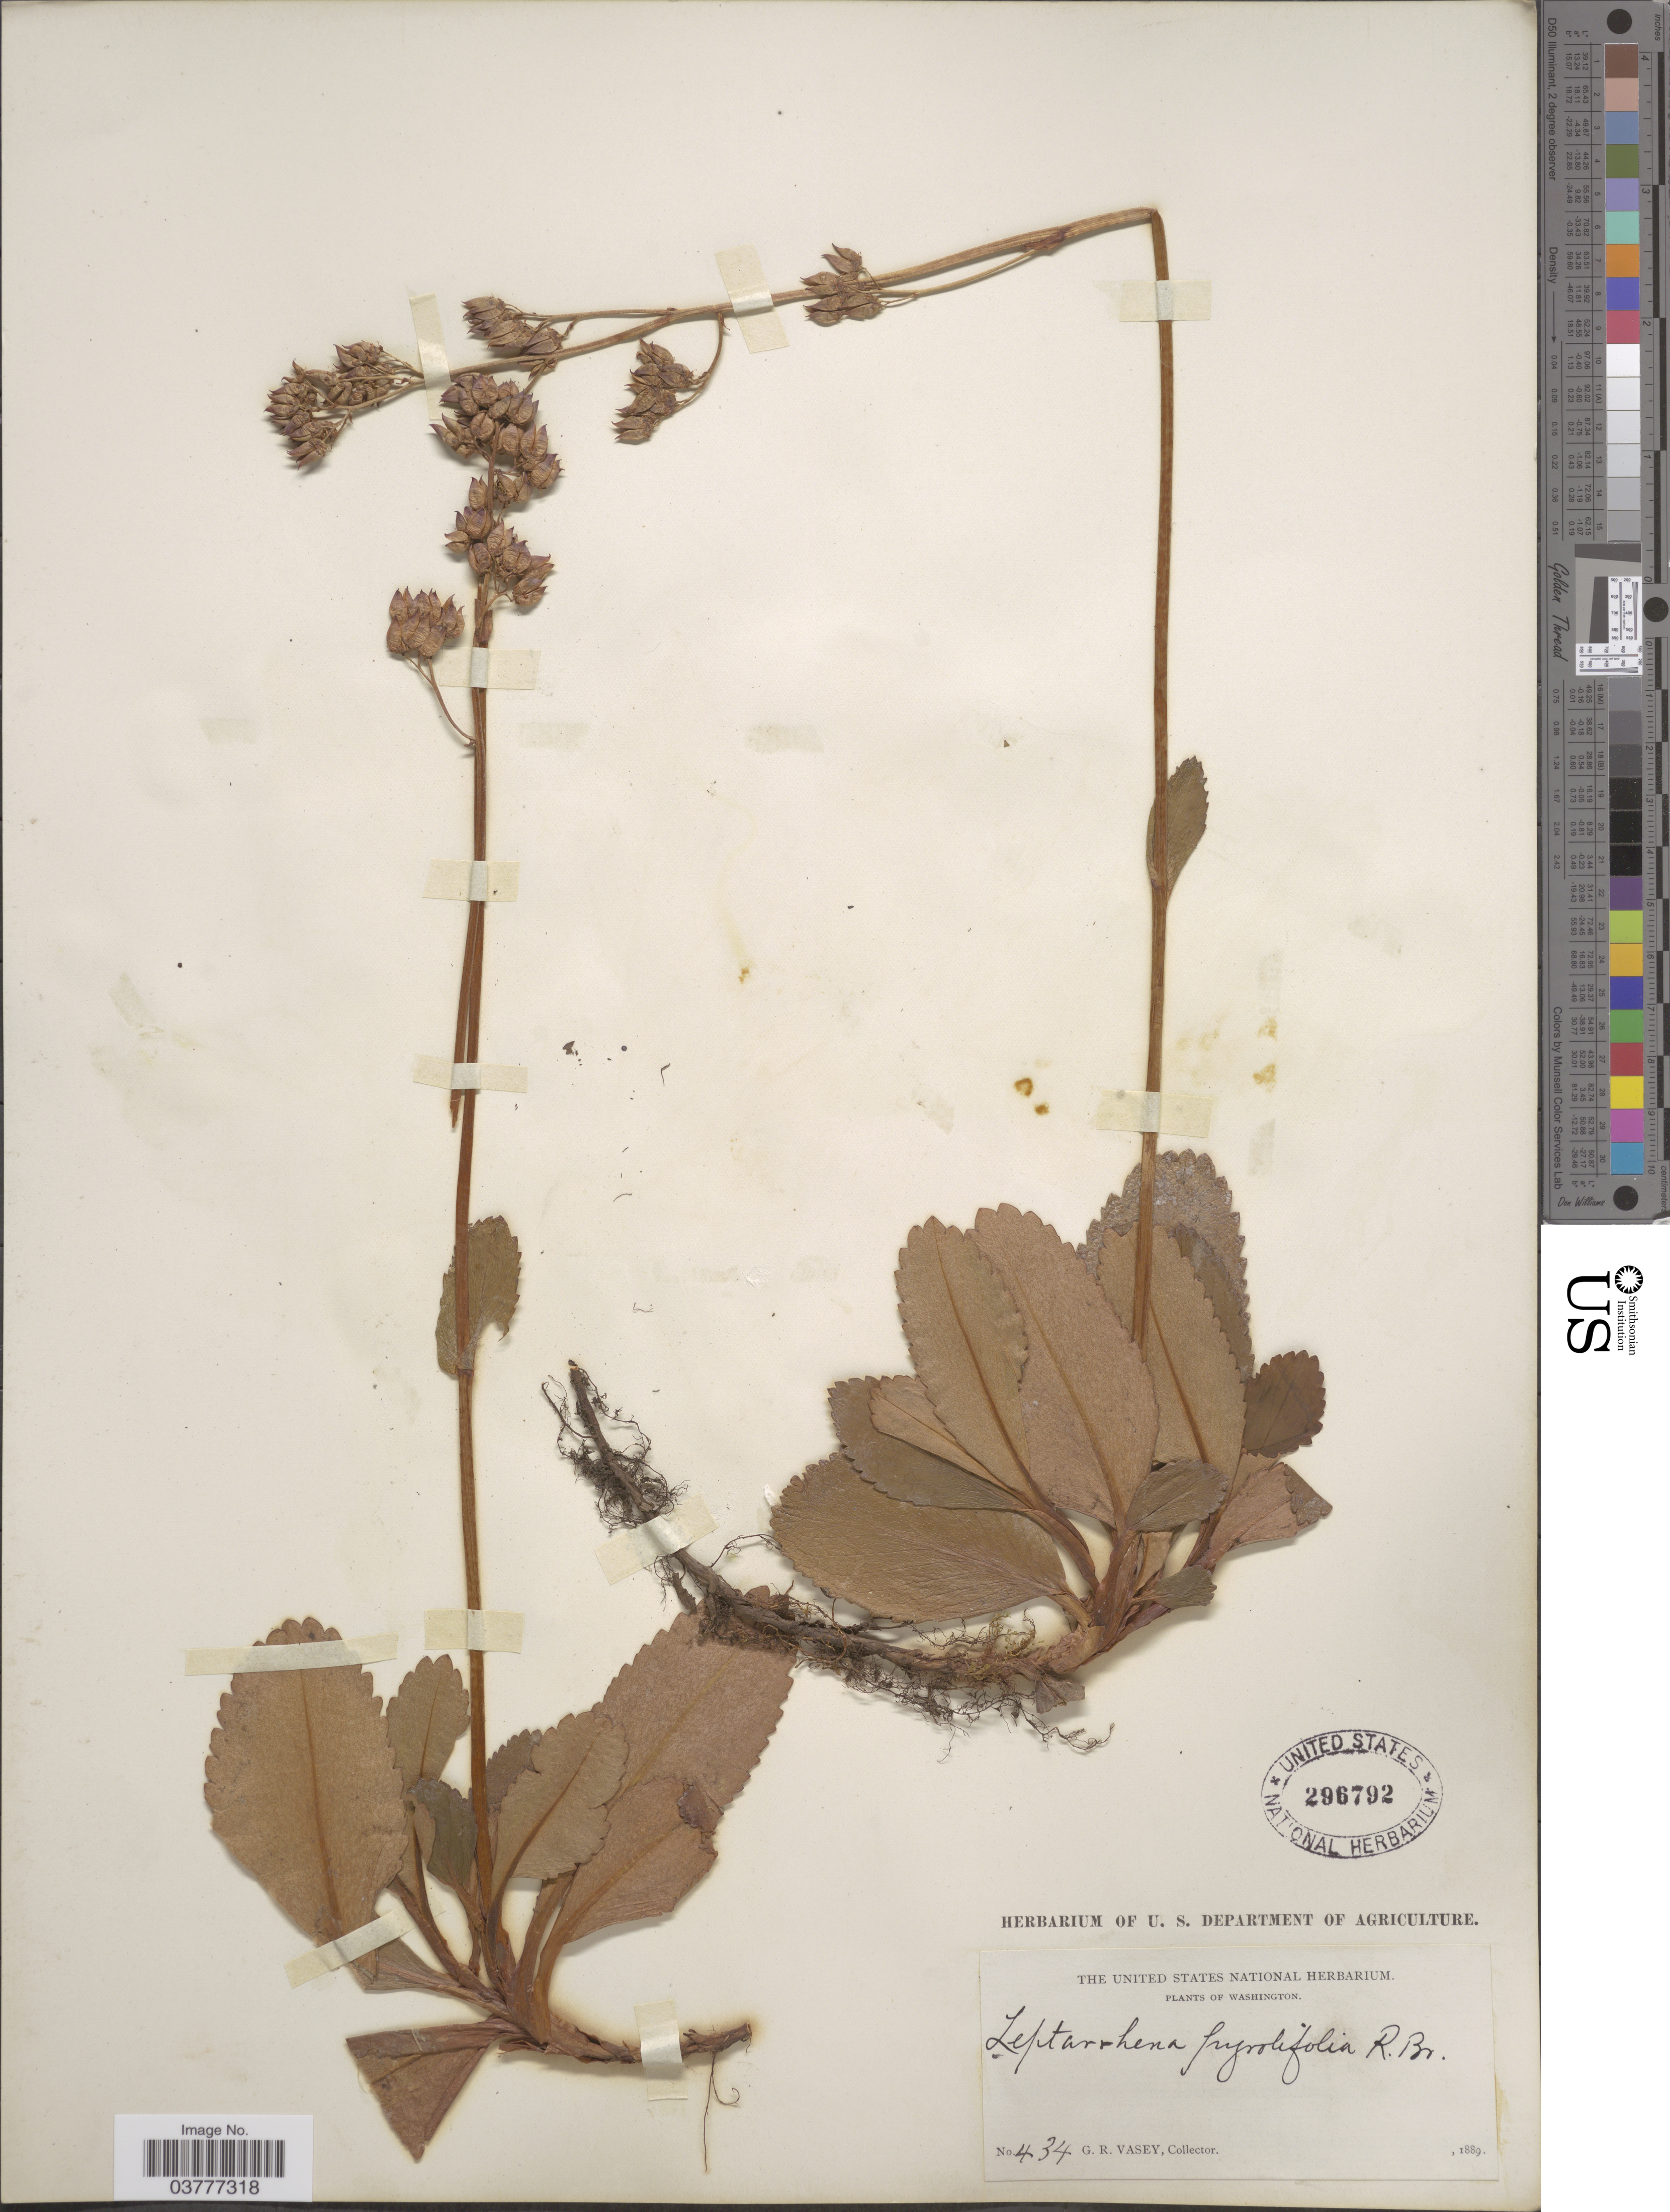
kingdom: Plantae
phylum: Tracheophyta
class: Magnoliopsida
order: Saxifragales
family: Saxifragaceae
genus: Leptarrhena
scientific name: Leptarrhena pyrolifolia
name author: (D. Don) Ser.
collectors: G. R. Vasey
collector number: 434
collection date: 1889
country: United States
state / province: Washington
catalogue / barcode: US 296792